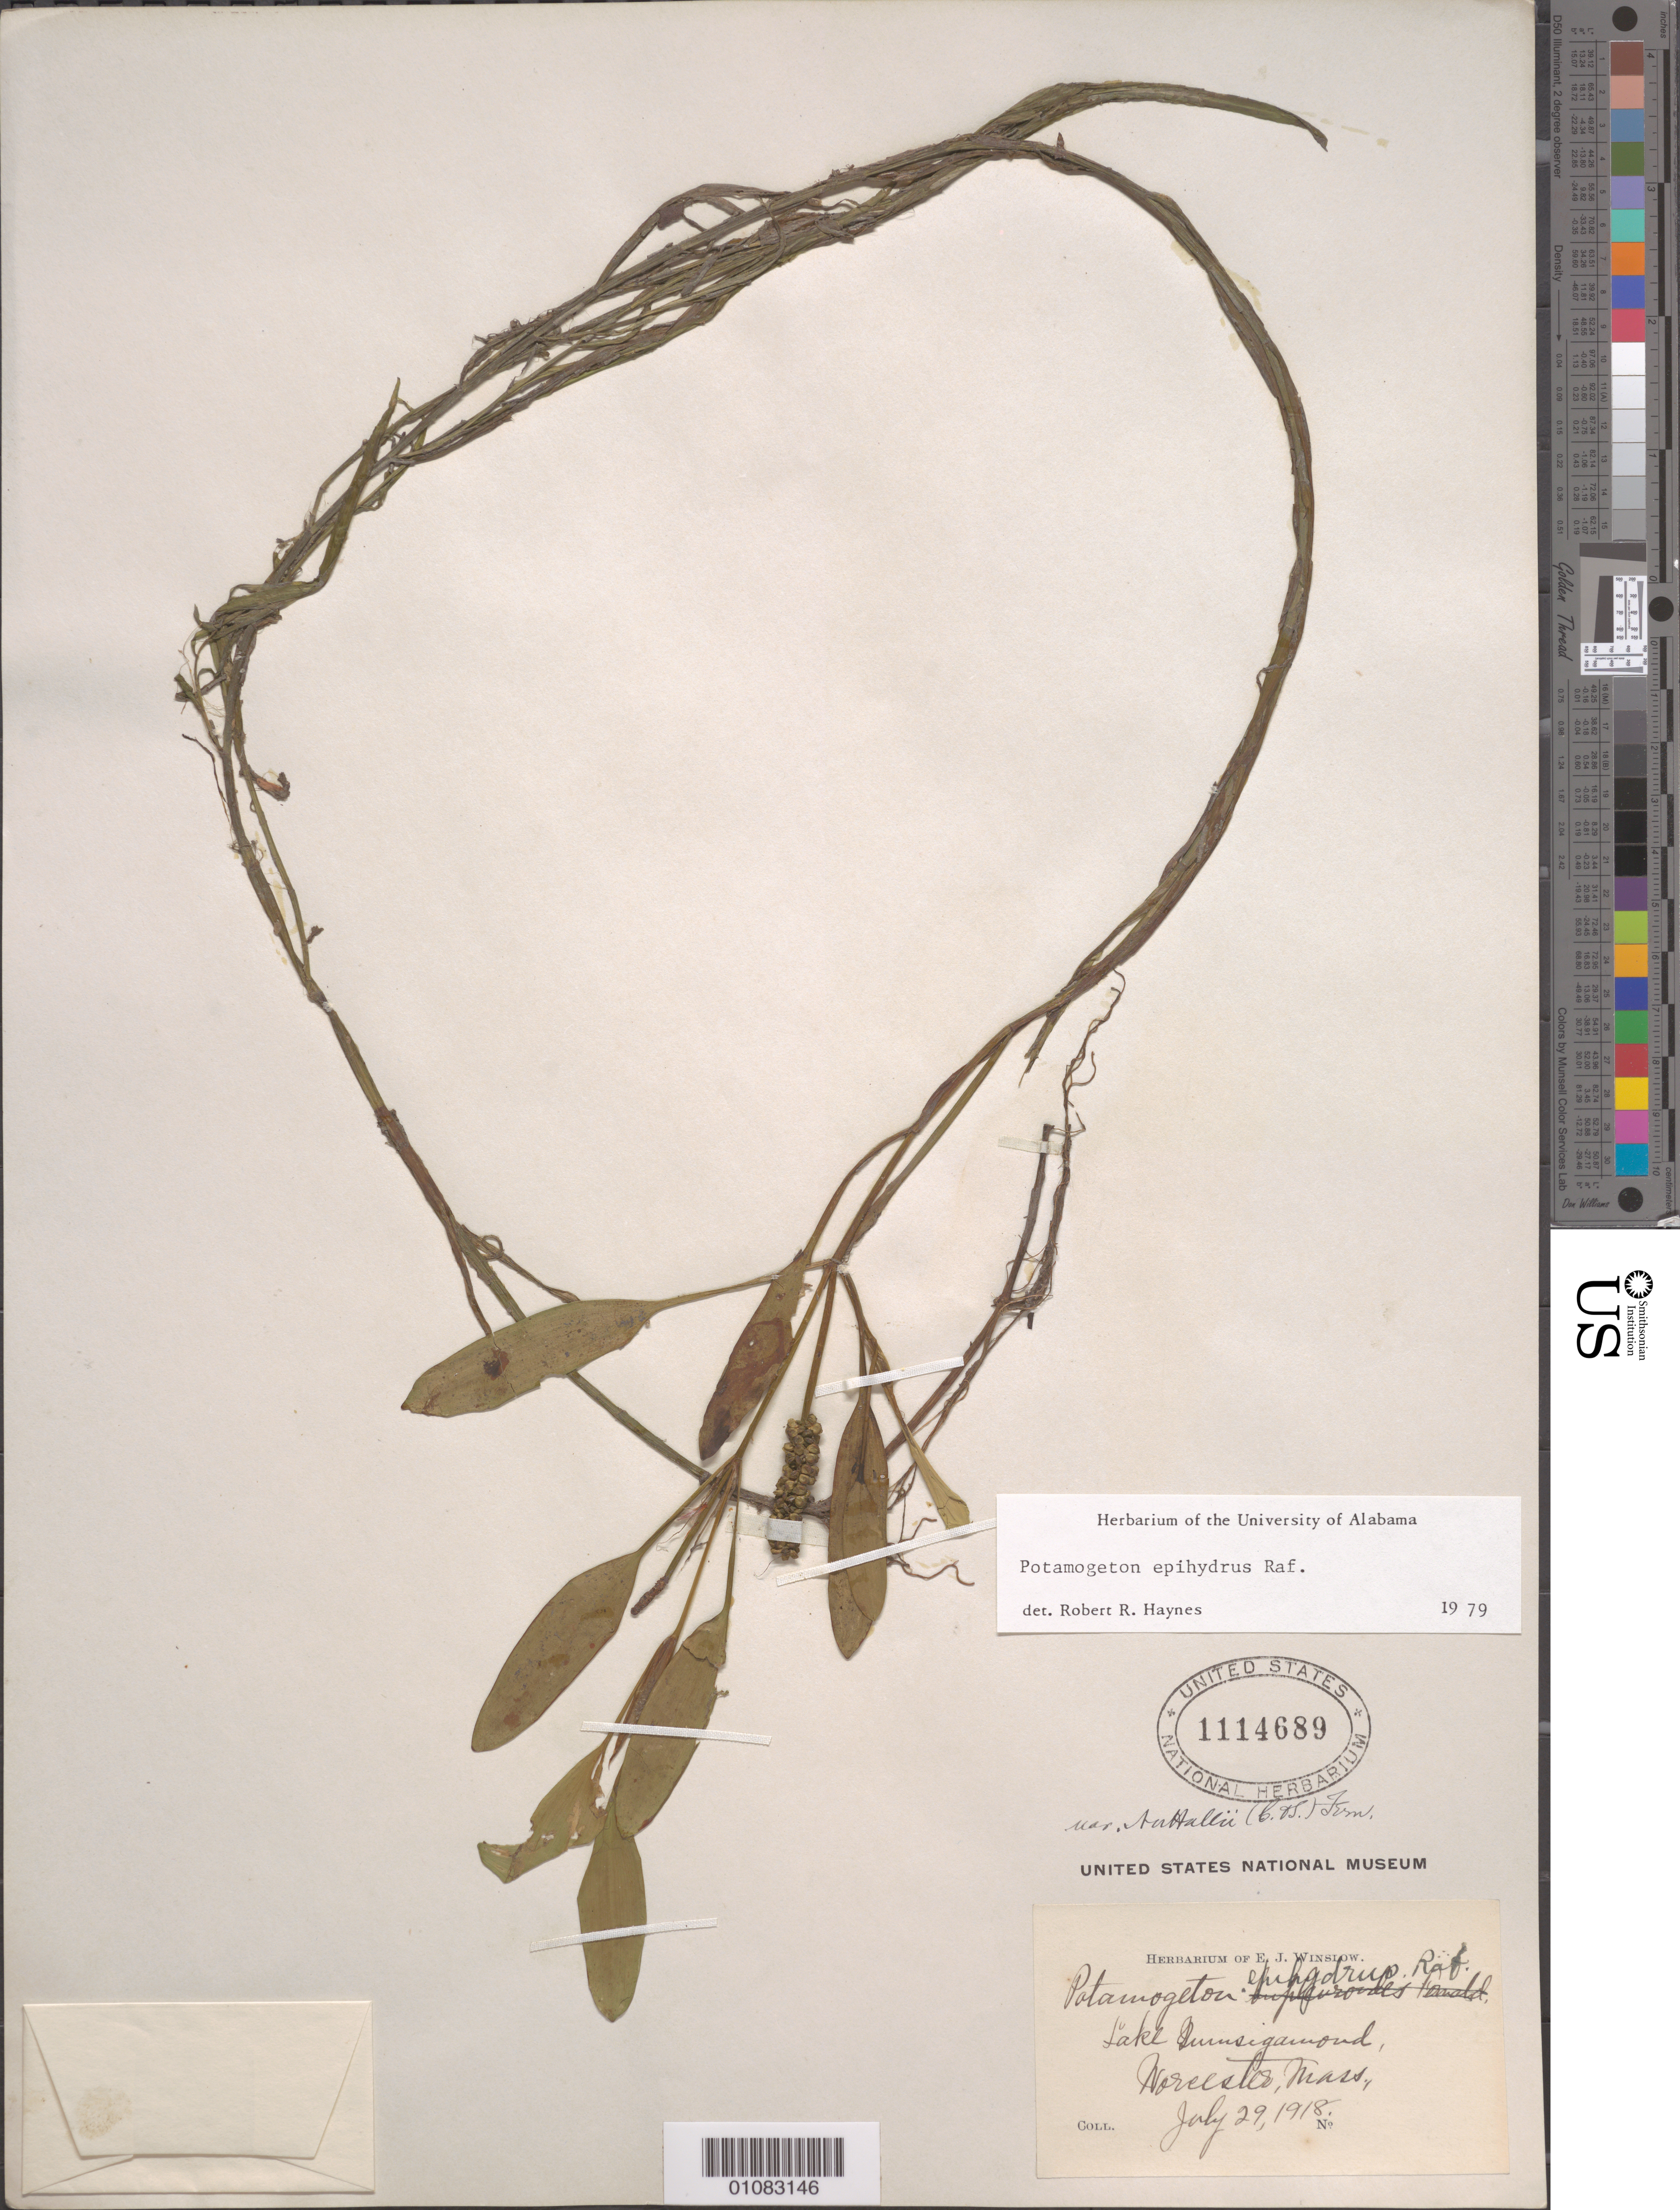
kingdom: Plantae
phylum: Tracheophyta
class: Liliopsida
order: Alismatales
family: Potamogetonaceae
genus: Potamogeton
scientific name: Potamogeton epihydrus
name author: Raf.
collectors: E. Winslow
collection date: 1918-07-29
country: United States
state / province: Massachusetts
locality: Worcester, Lake Quinsigamond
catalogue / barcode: US 1114689